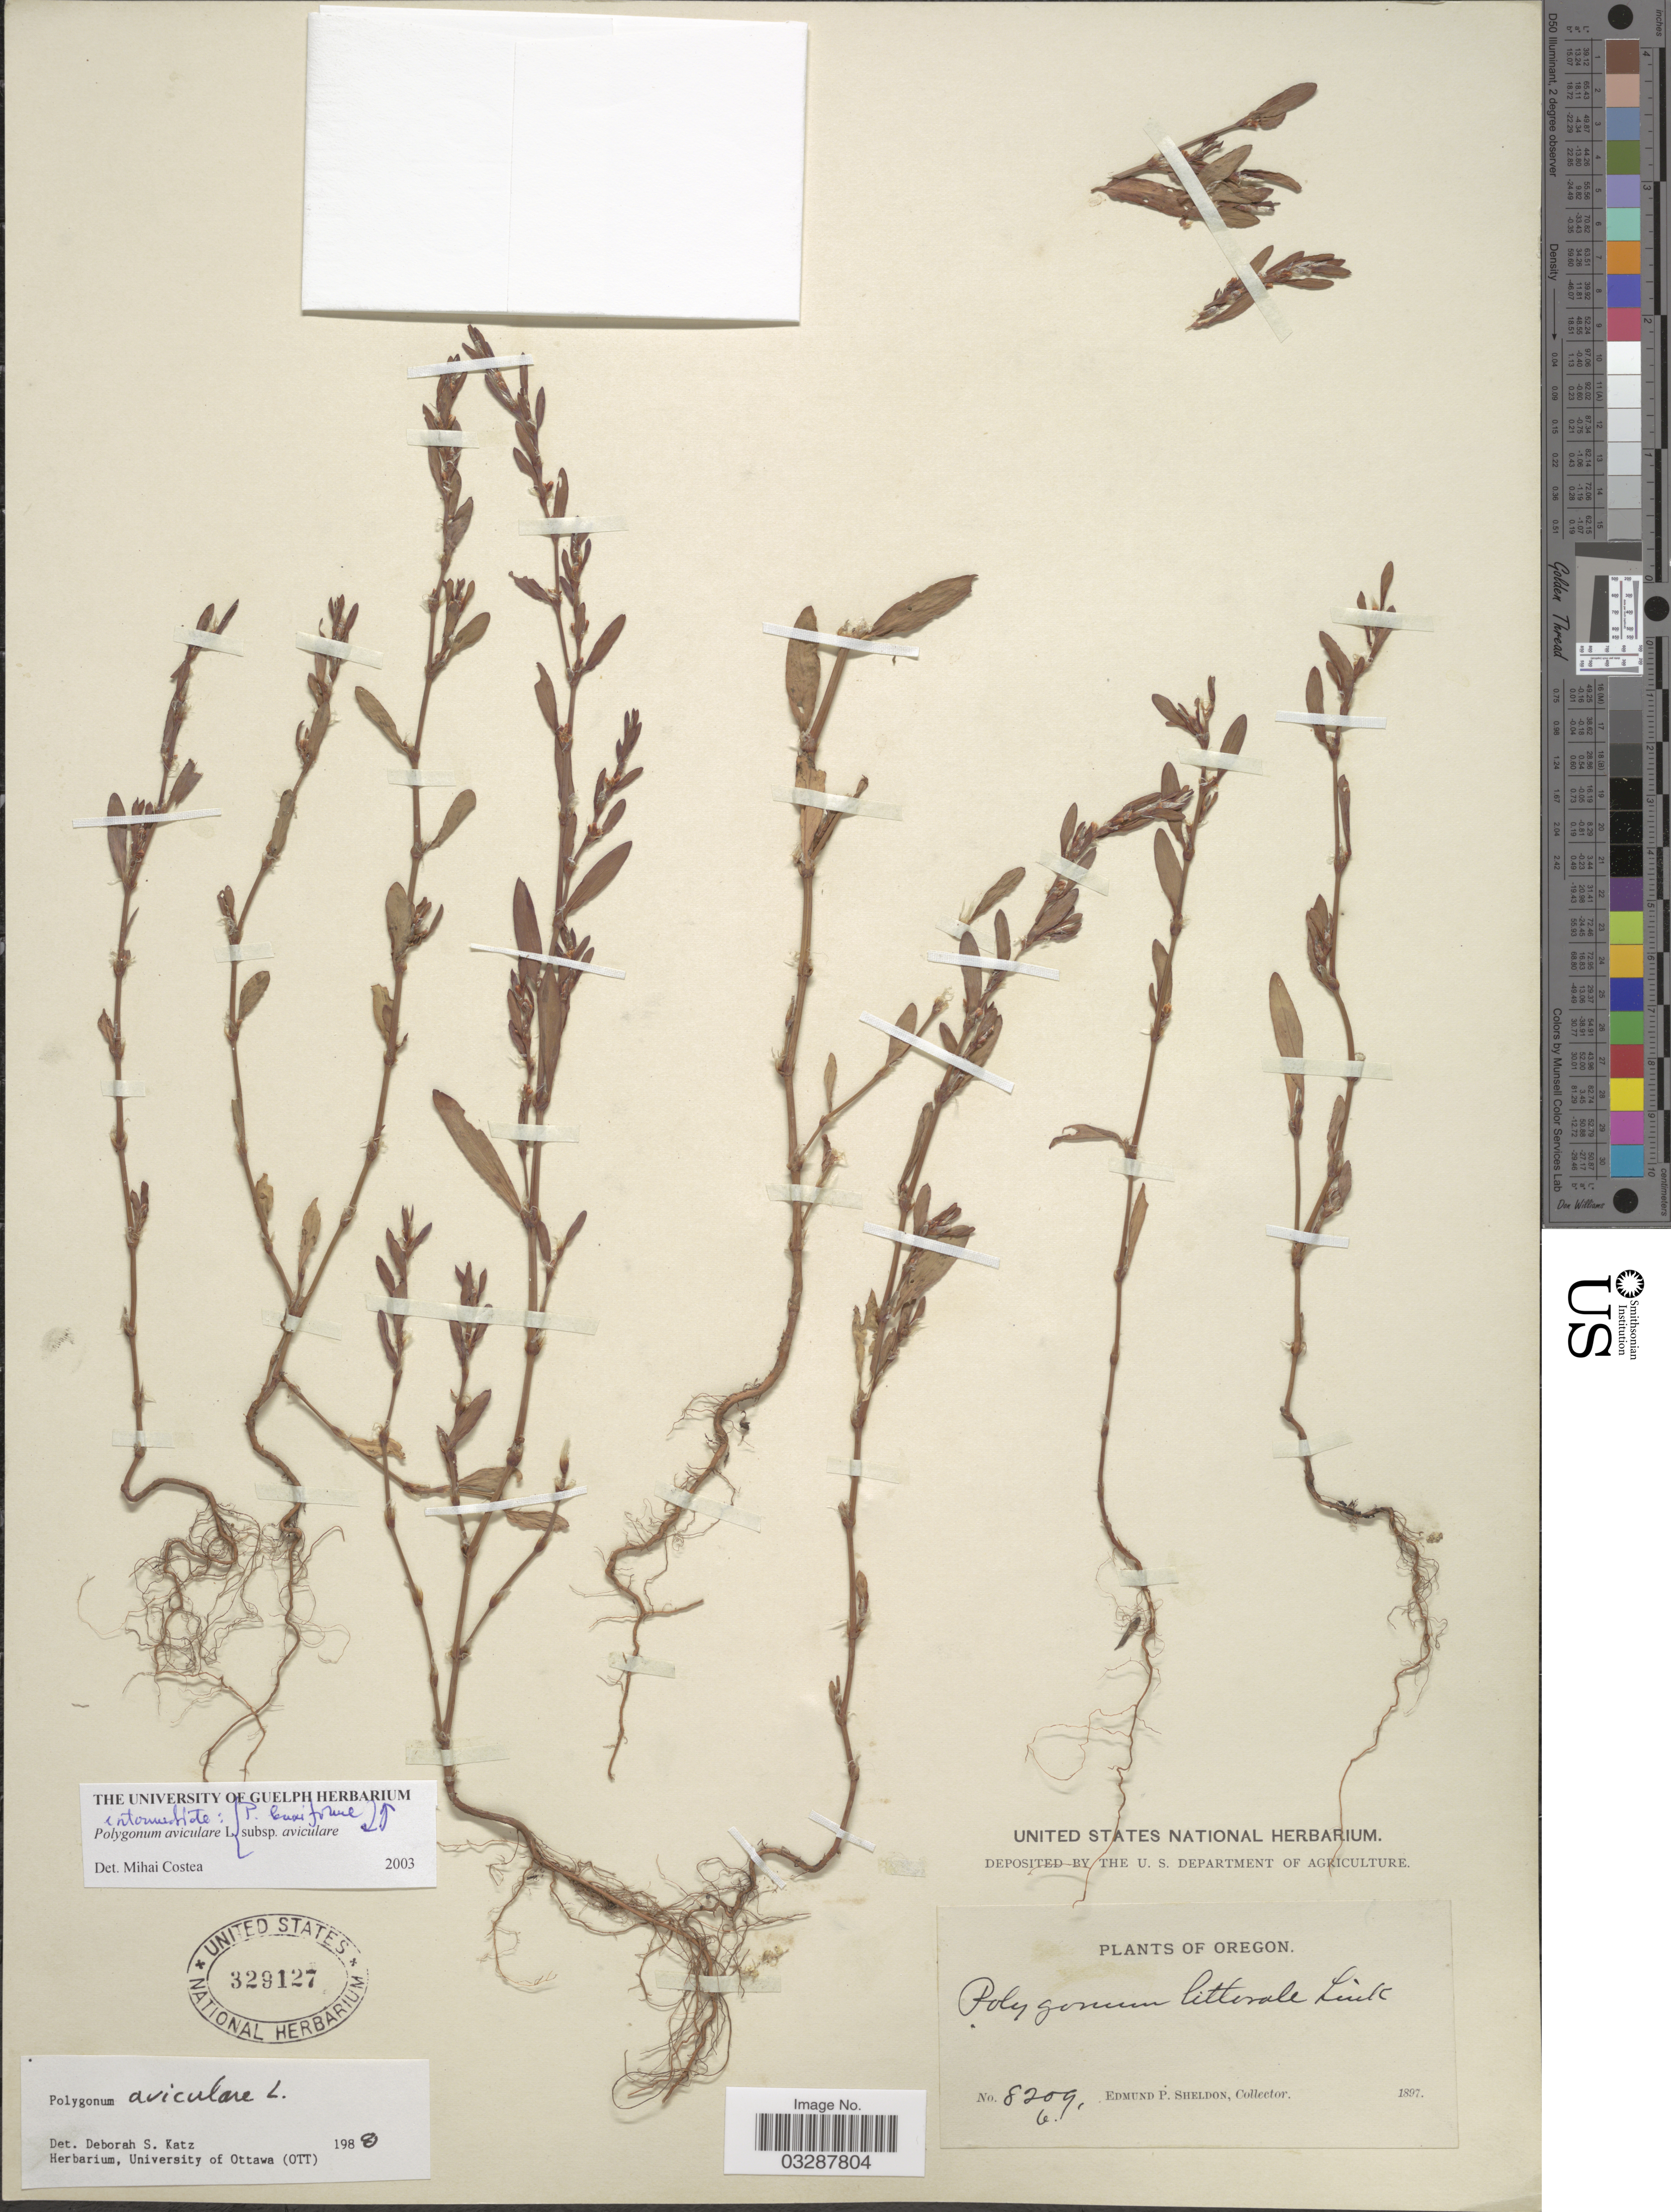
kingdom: Plantae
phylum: Tracheophyta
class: Magnoliopsida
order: Caryophyllales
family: Polygonaceae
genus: Polygonum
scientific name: Polygonum aviculare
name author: L.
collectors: E. P. Sheldon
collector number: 8209b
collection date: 1897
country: United States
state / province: Oregon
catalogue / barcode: US 329127